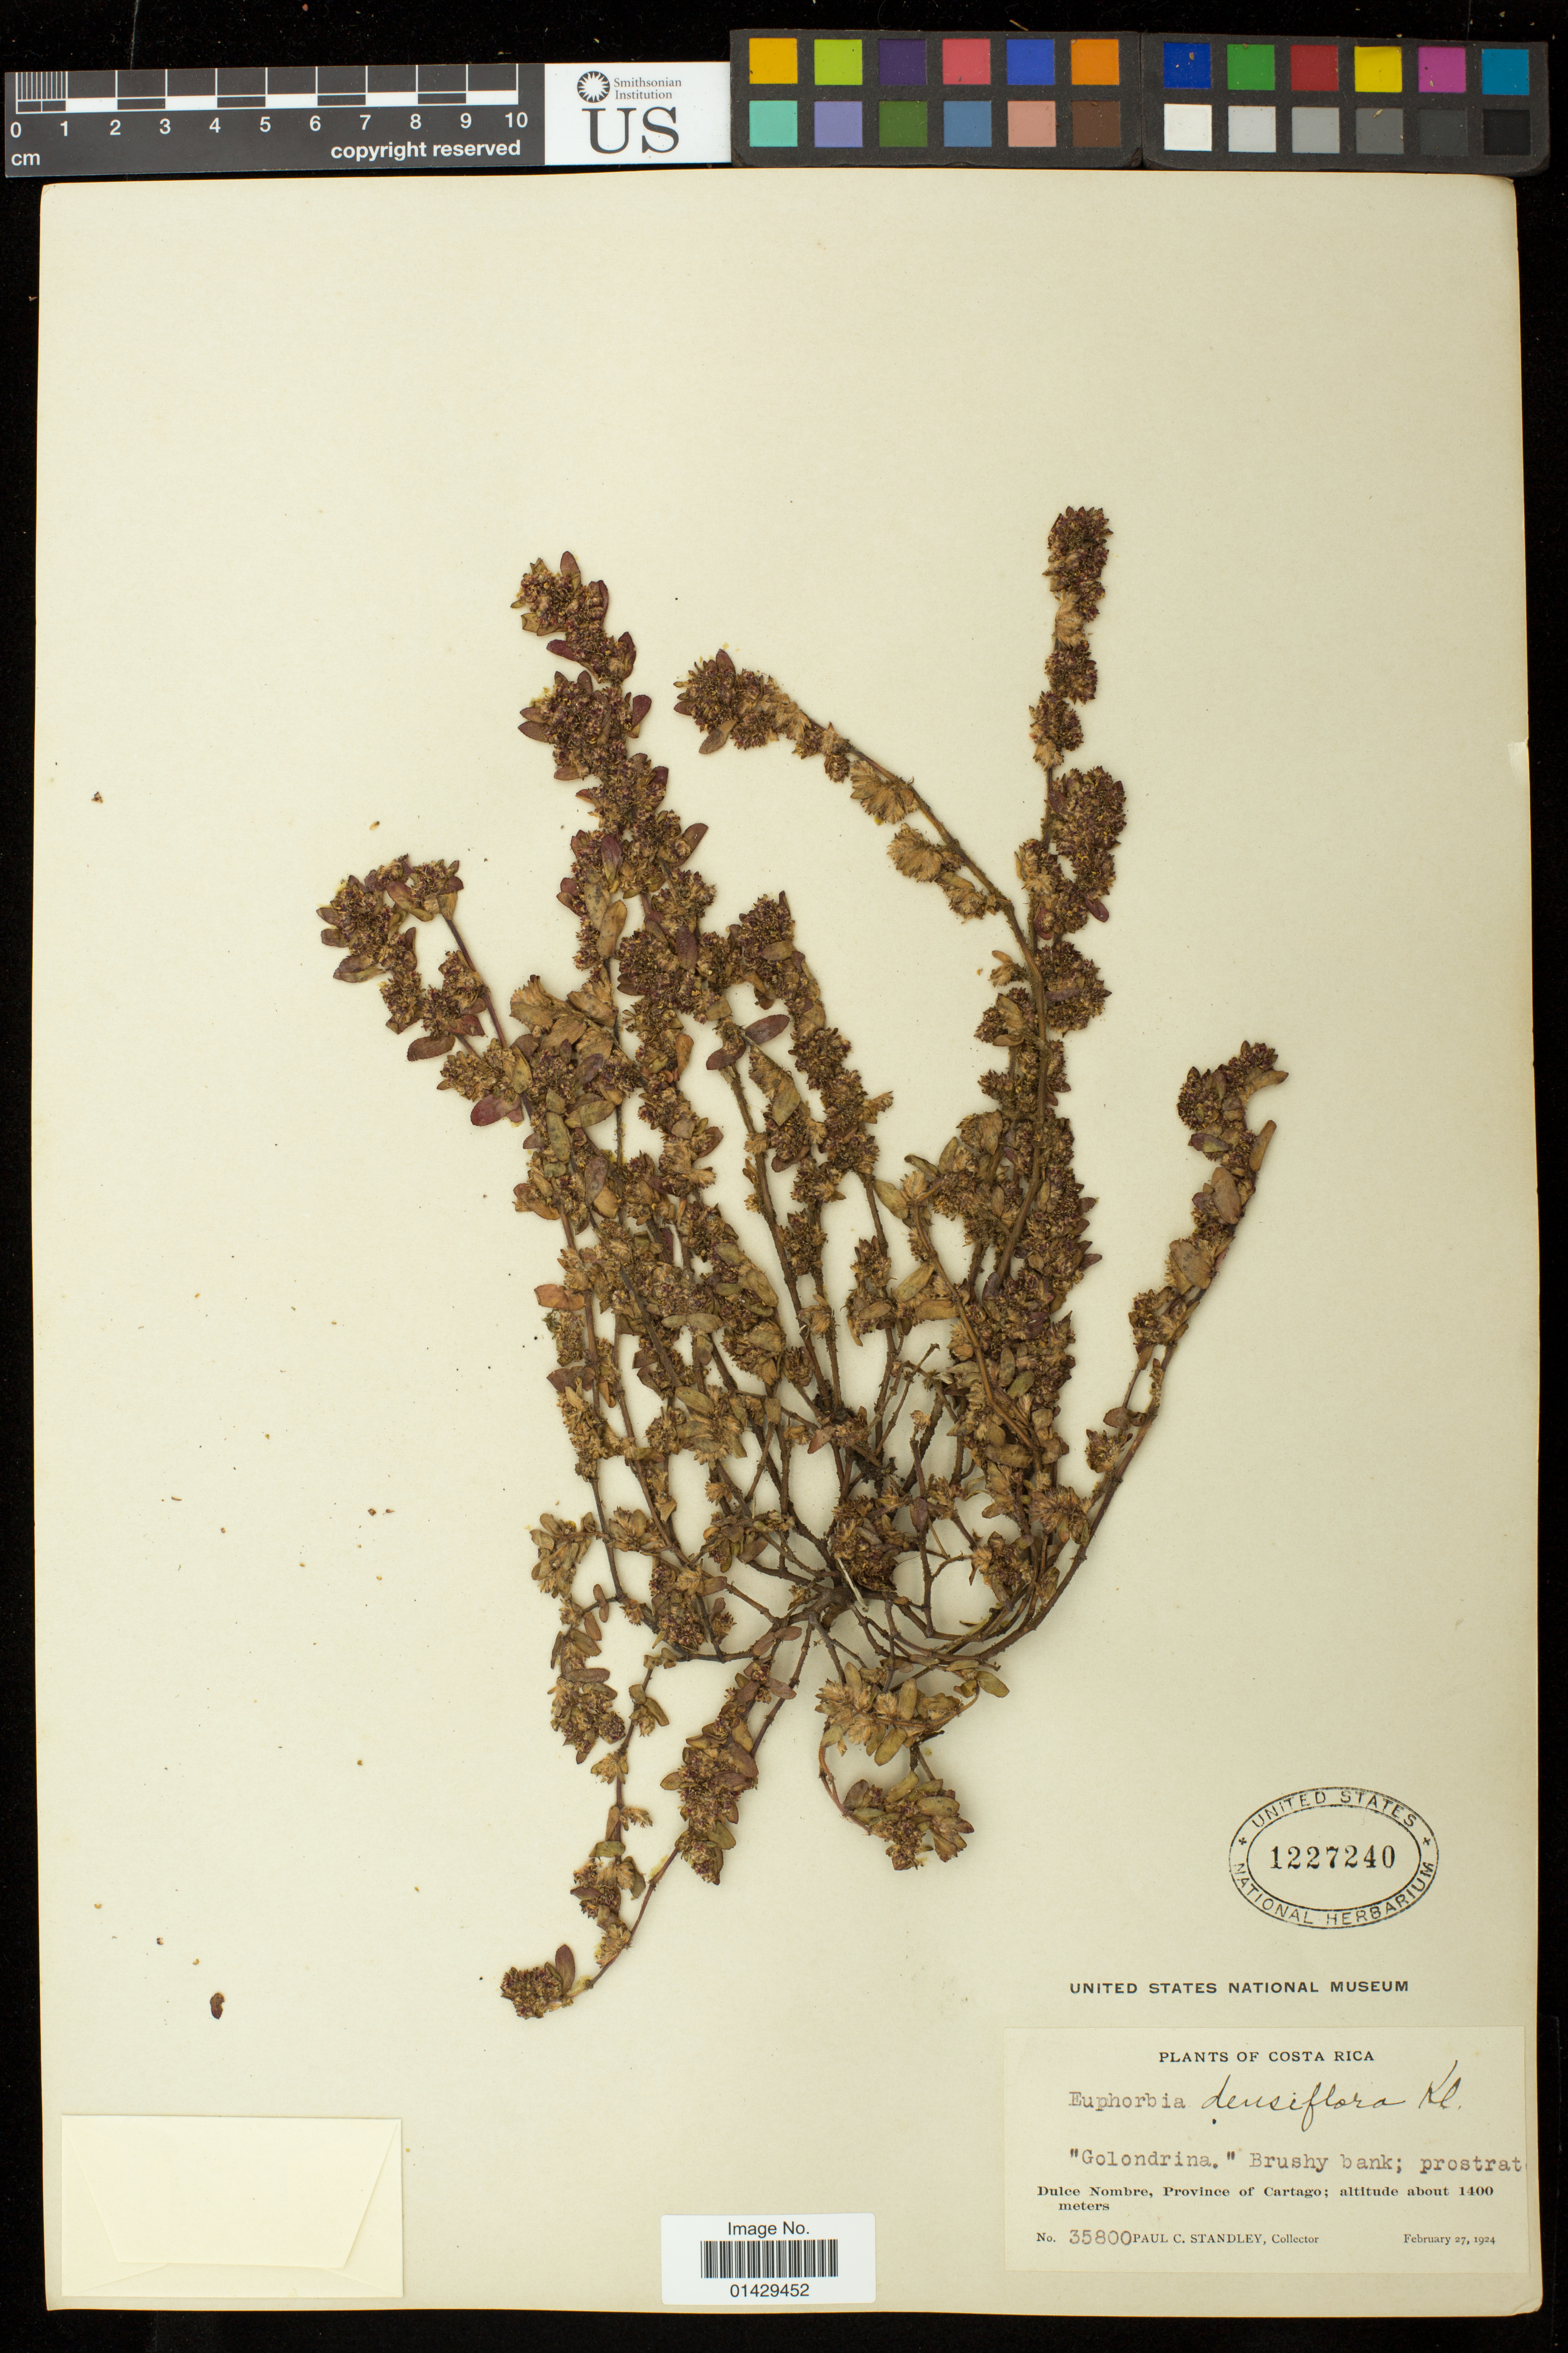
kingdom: Plantae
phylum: Tracheophyta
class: Magnoliopsida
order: Malpighiales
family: Euphorbiaceae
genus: Euphorbia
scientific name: Euphorbia densiflora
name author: (Klotzsch & Garcke) Klotzsch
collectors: P. C. Standley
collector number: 35800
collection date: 1924-02-27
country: Costa Rica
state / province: Cartago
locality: Dulce Nombre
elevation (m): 1400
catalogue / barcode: US 1227240